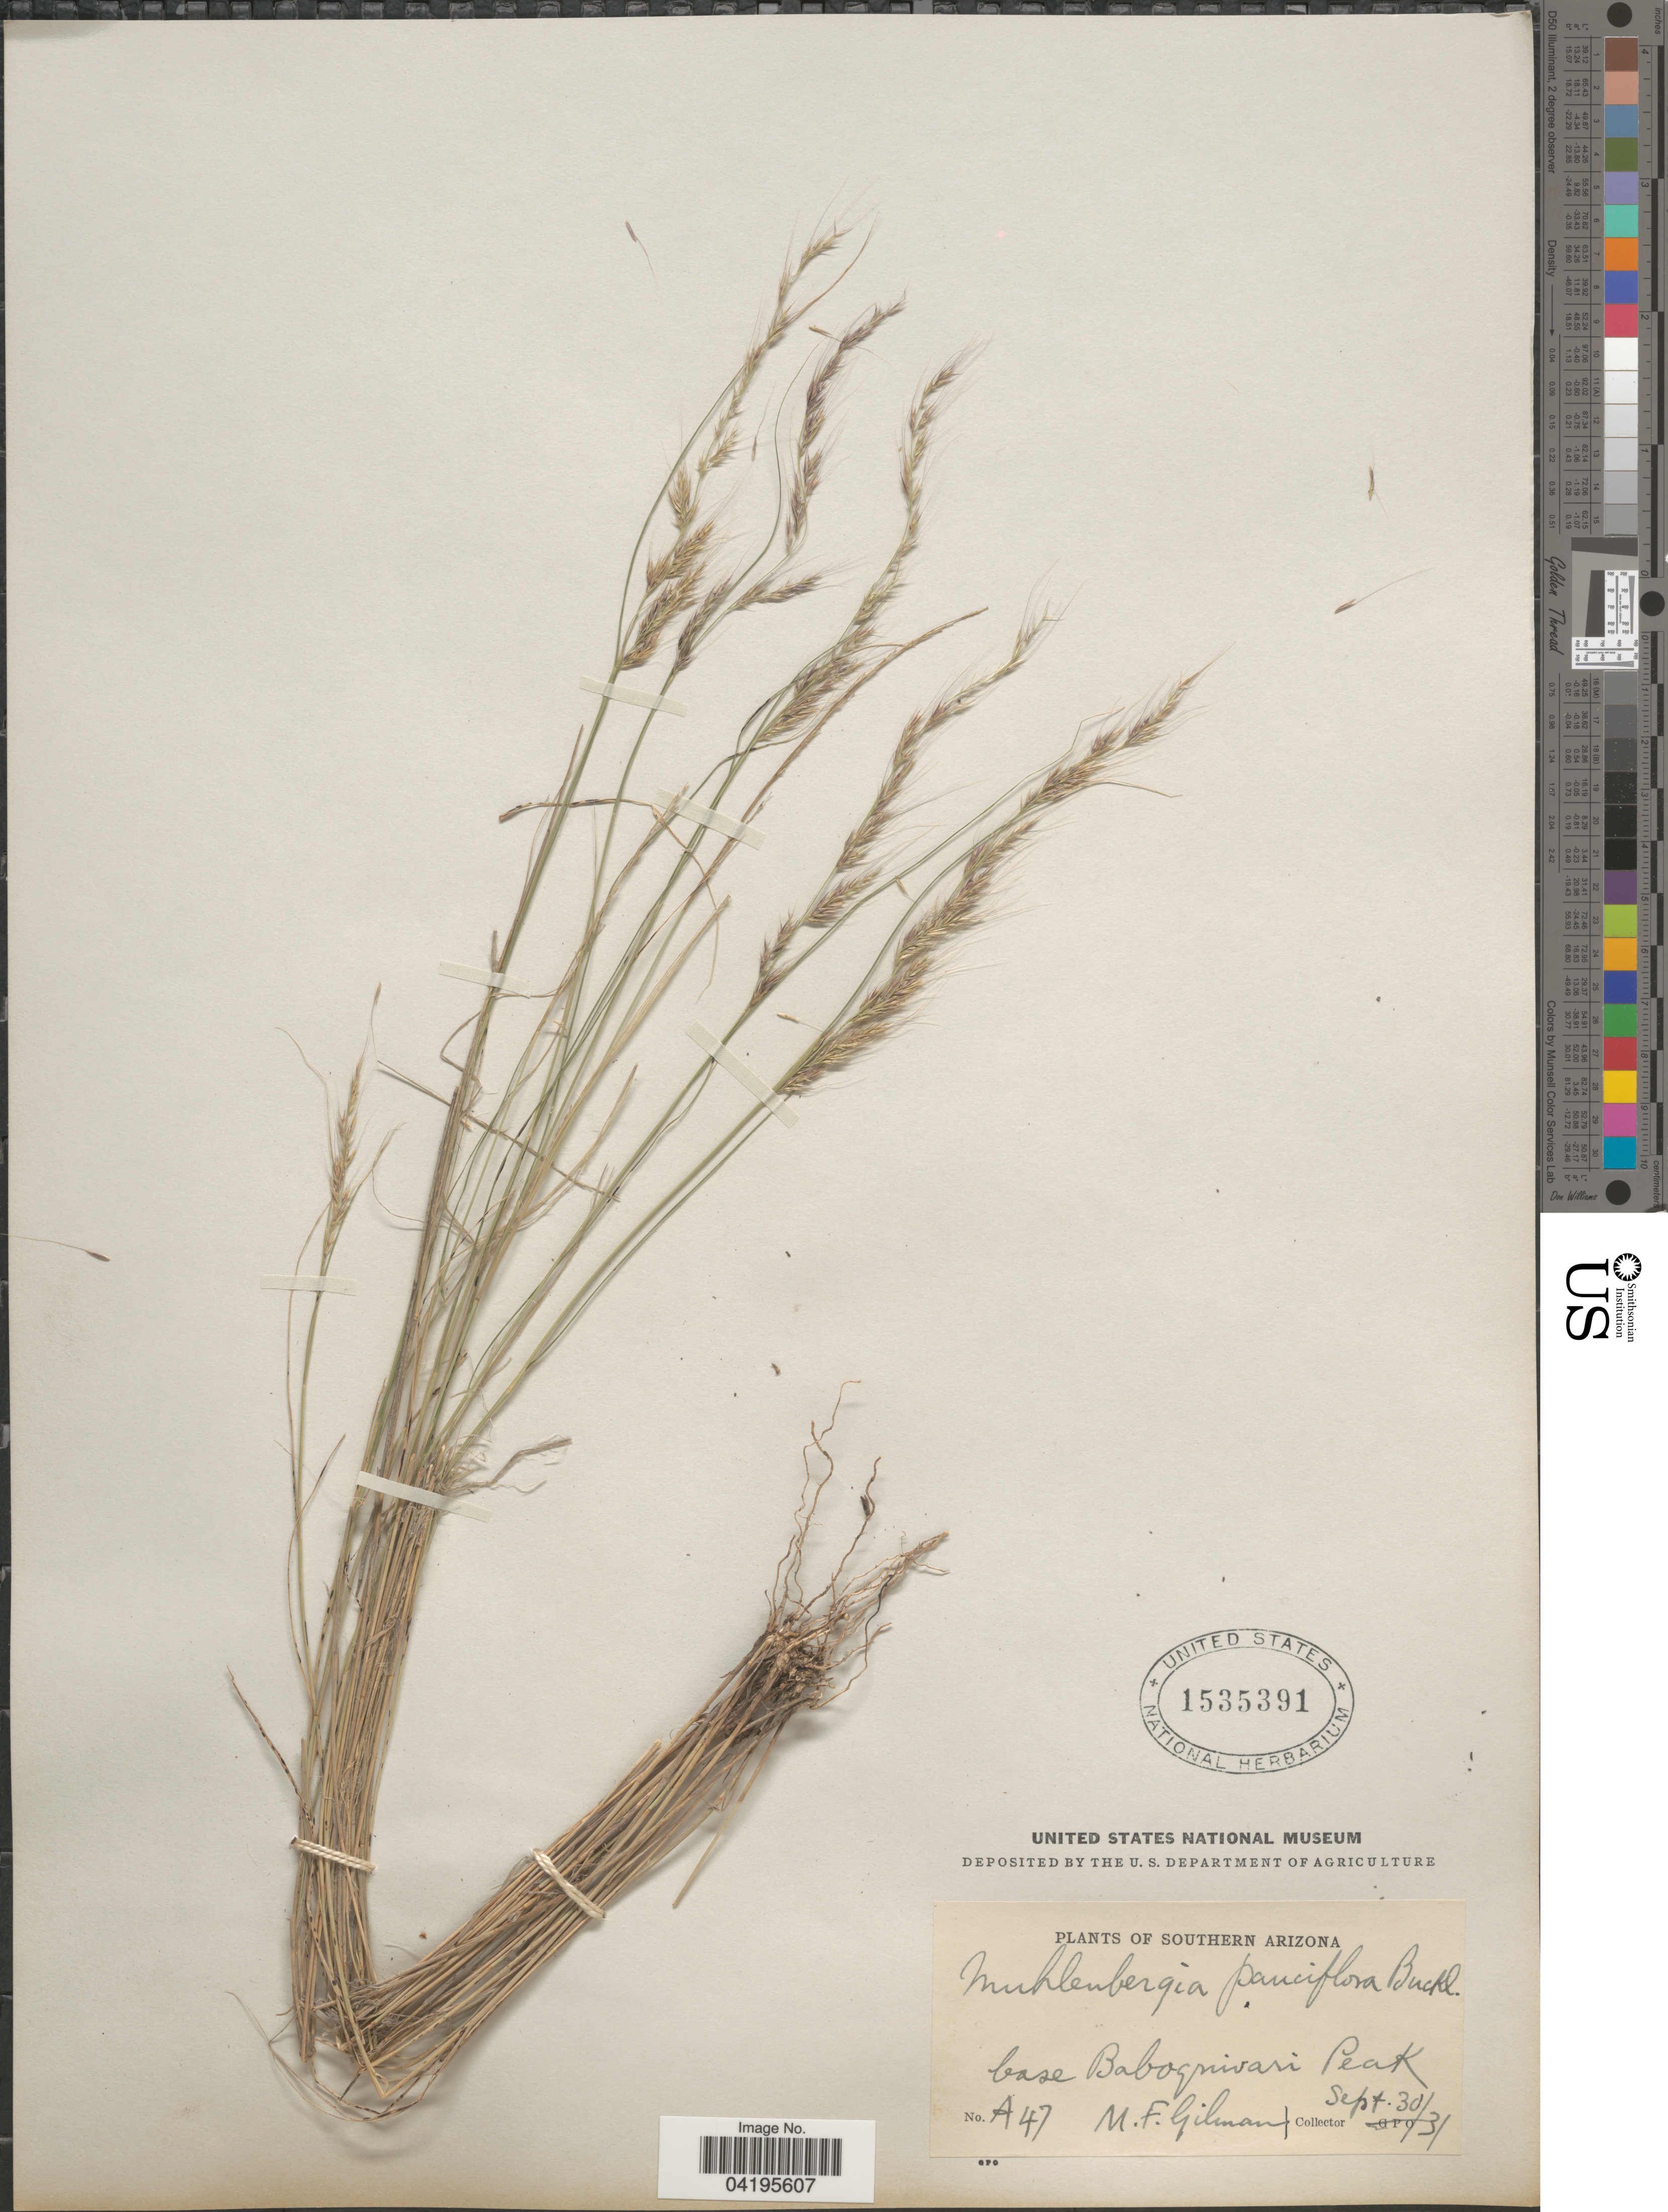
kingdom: Plantae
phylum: Tracheophyta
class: Liliopsida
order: Poales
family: Poaceae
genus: Muhlenbergia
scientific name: Muhlenbergia pauciflora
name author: Buckley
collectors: M. F. Gilman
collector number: A47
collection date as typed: Transcribed d/m/y: 30/9/31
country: United States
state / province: Arizona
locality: Southern Arizona. Base Baboquivari Peak.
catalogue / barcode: US 1535391